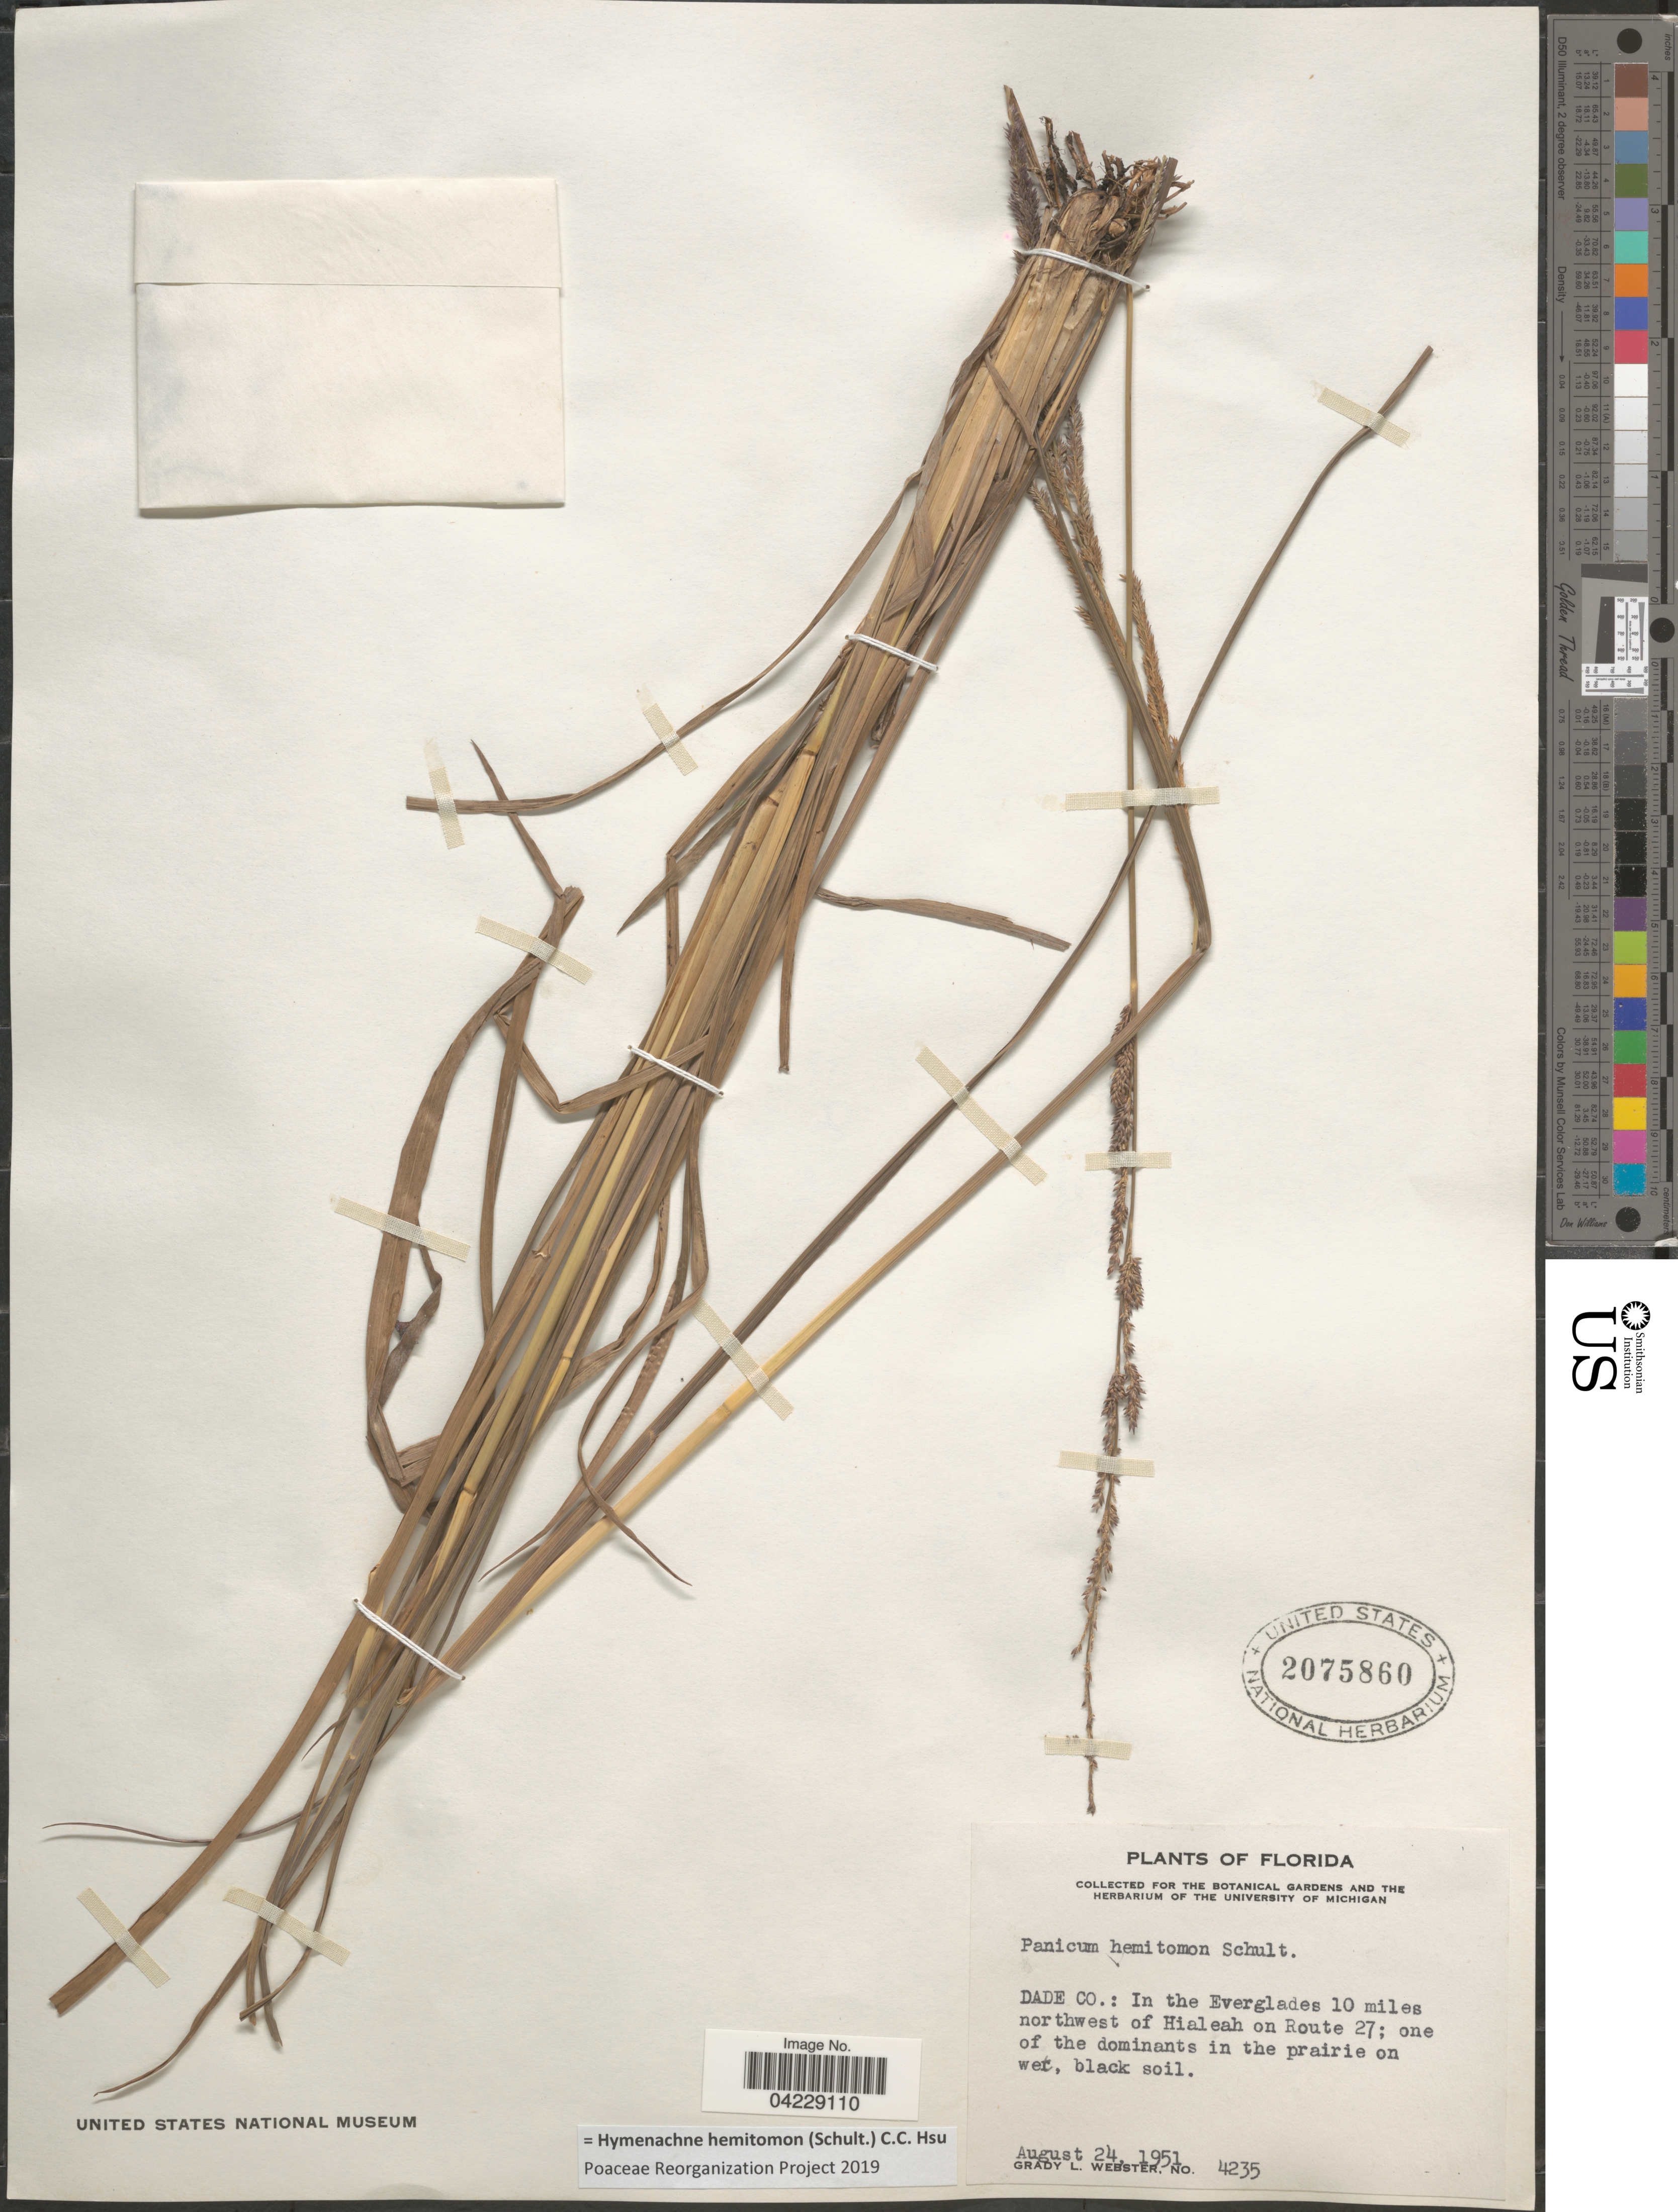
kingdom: Plantae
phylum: Tracheophyta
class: Liliopsida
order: Poales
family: Poaceae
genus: Hymenachne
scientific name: Hymenachne hemitomon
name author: (Schult.) C. C. Hsu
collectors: G. L. Webster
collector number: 4235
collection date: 1951-08-24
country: United States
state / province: Florida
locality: Dade Co.: In the Everglades 10 miles northwest of Hialeah on Route 27.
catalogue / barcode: US 2075860